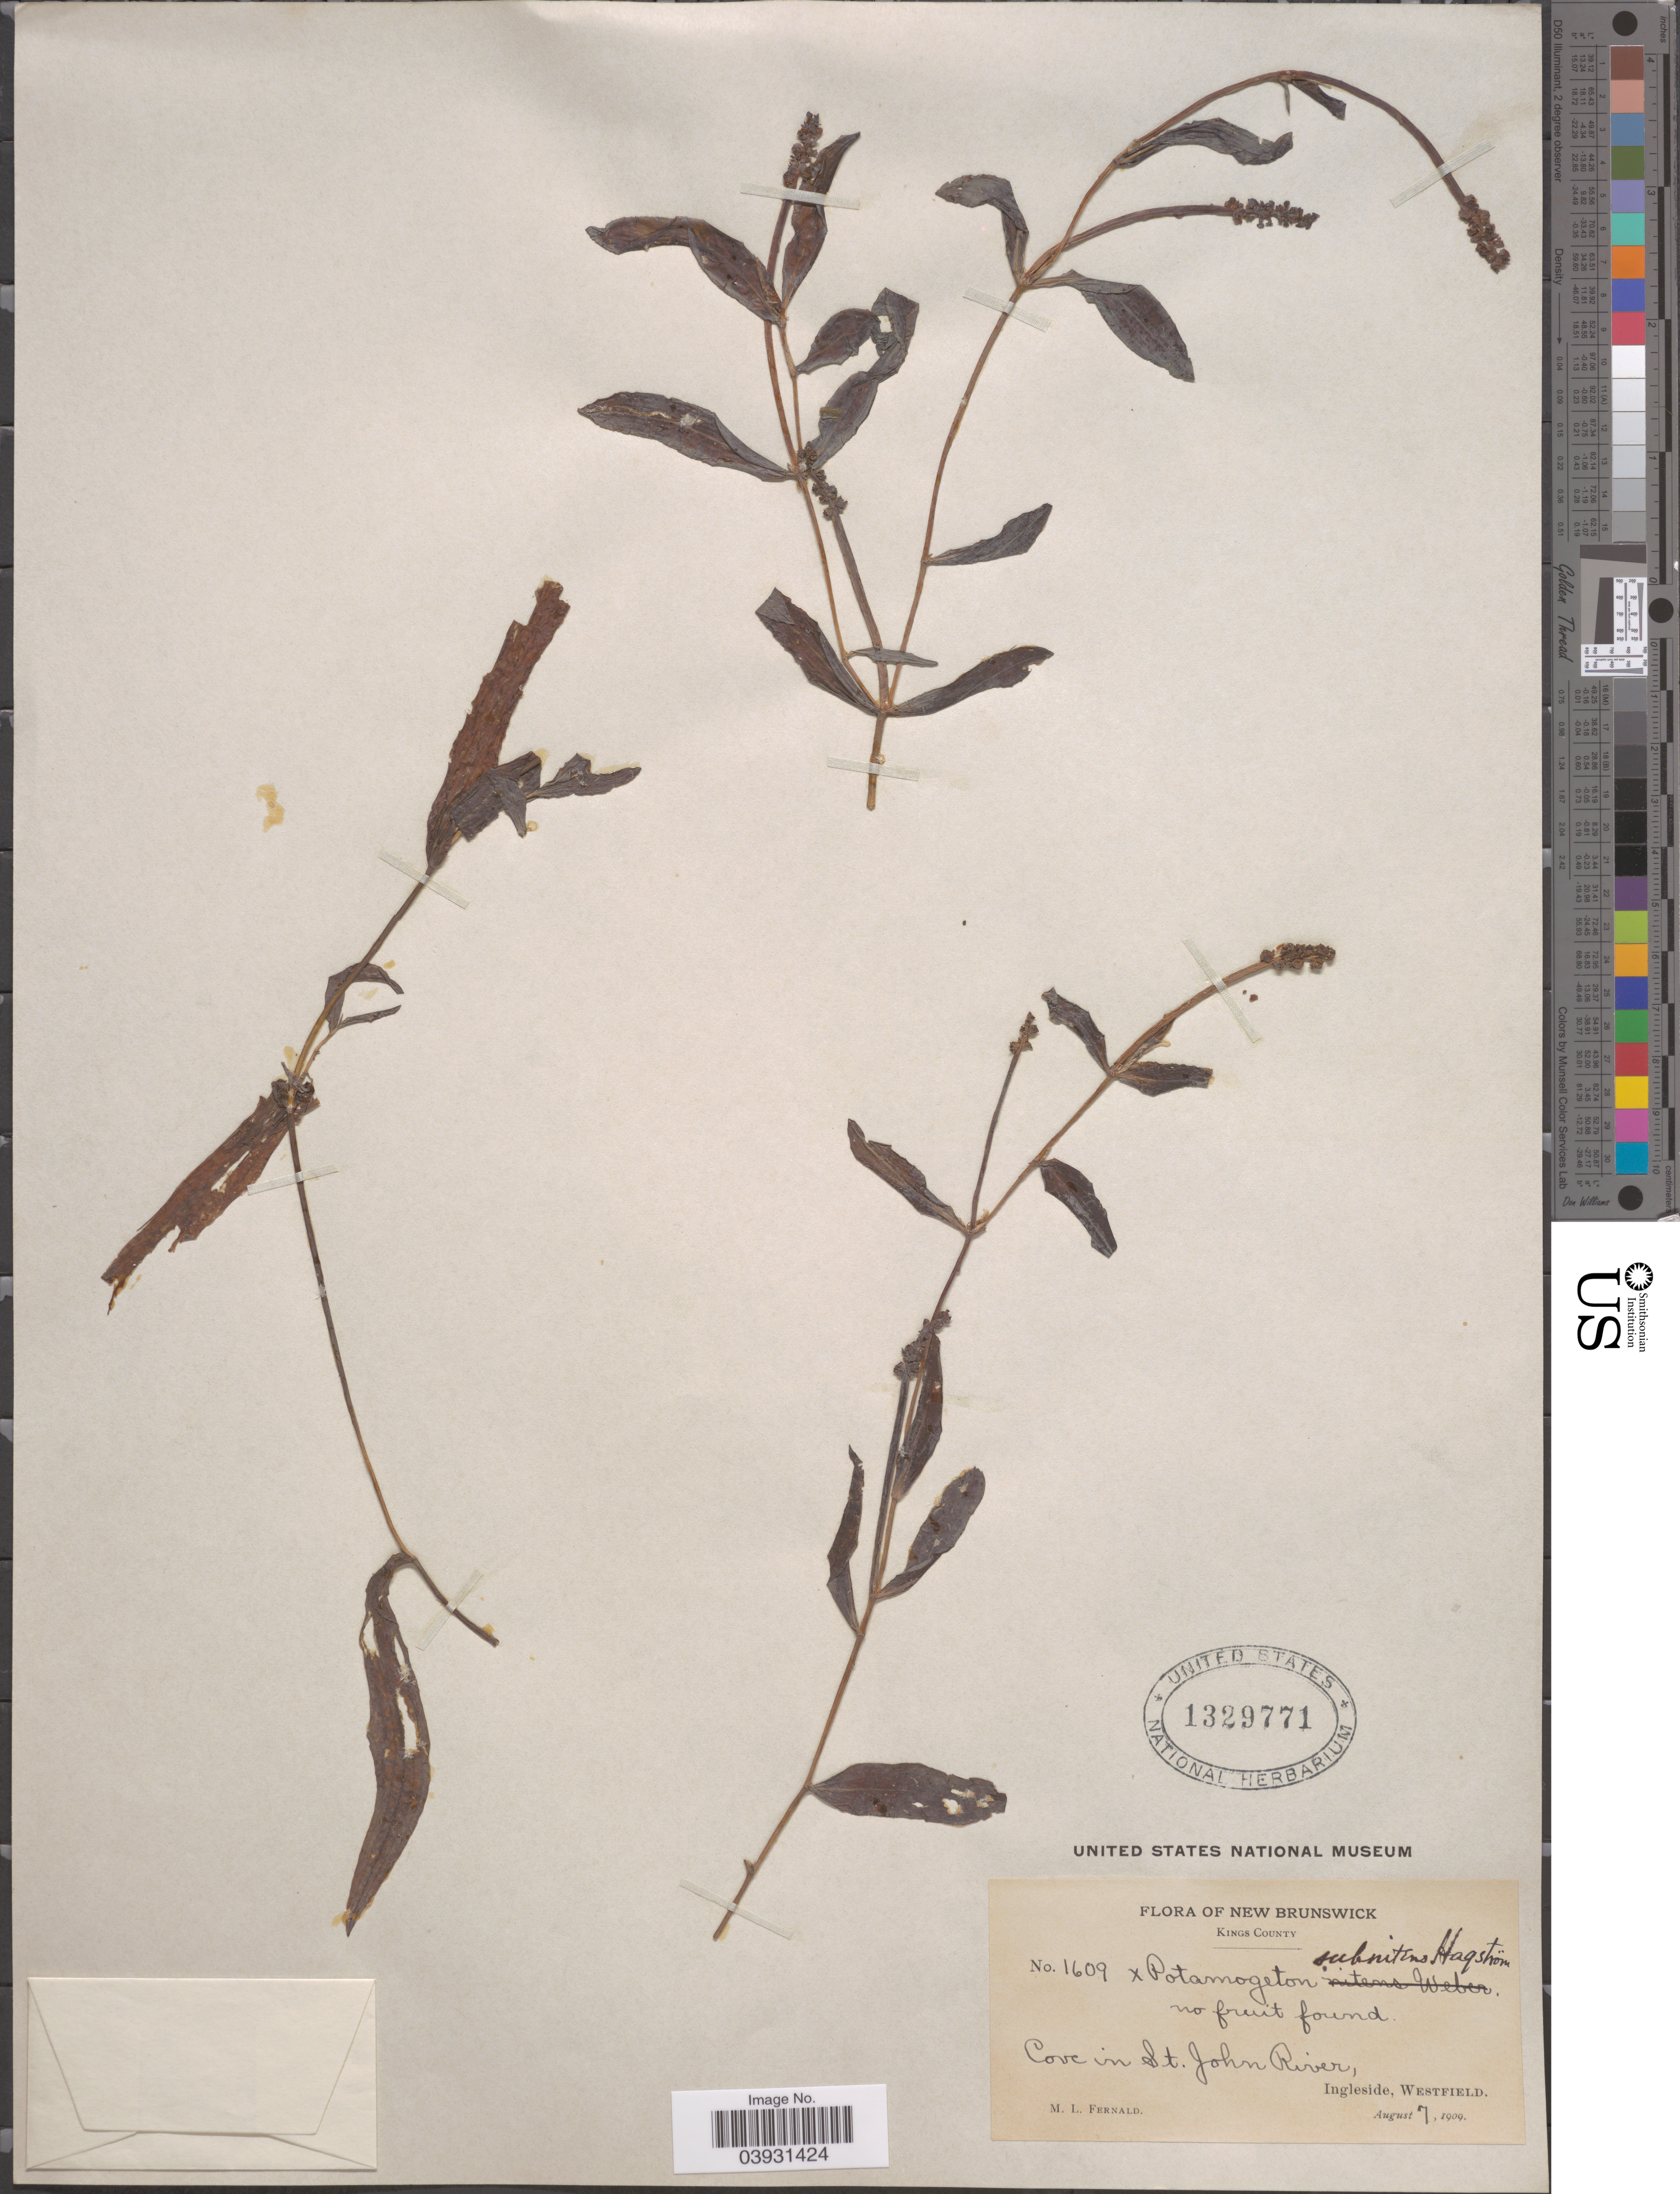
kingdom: Plantae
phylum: Tracheophyta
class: Liliopsida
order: Alismatales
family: Potamogetonaceae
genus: Potamogeton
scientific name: Potamogeton subnitens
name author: Hagstr.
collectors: M. L. Fernald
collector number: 1609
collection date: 1909-08-07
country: Canada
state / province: New Brunswick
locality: Kings County. Cove in St. John River, Ingleside, Westfield.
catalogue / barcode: US 1329771